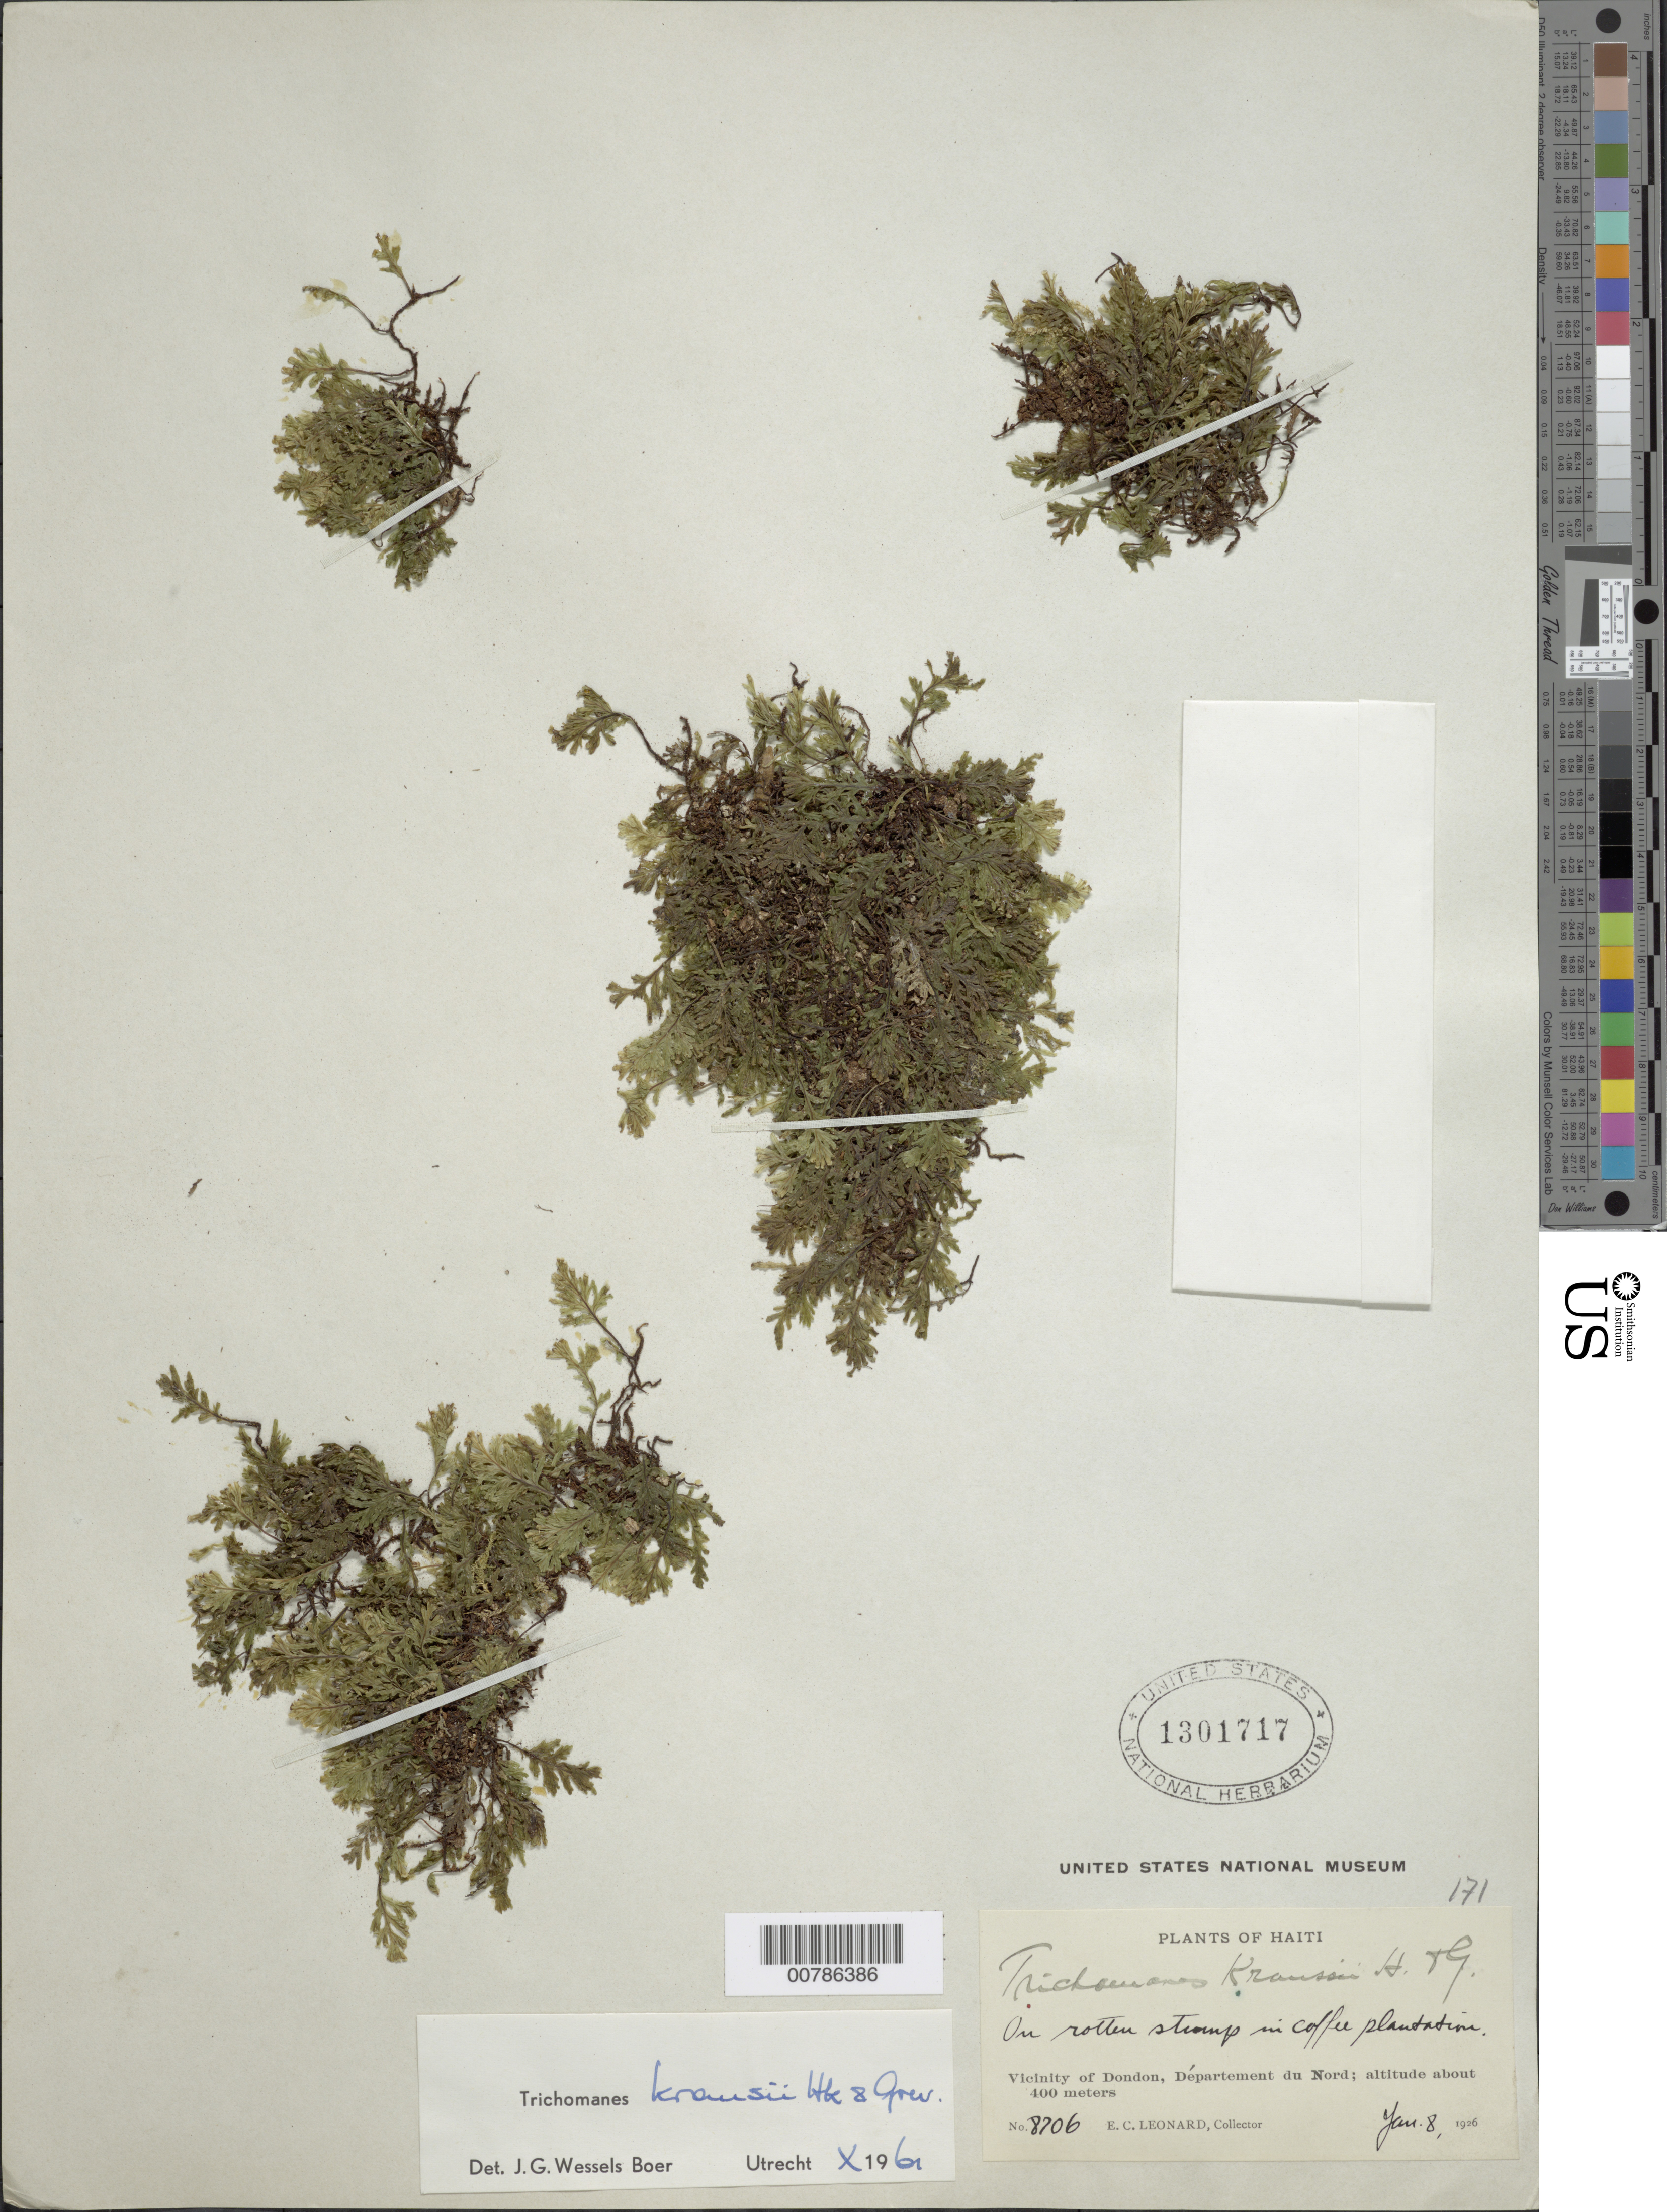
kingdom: Plantae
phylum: Tracheophyta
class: Polypodiopsida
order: Hymenophyllales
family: Hymenophyllaceae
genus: Didymoglossum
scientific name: Didymoglossum kraussii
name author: (Hook. & Grev.) C. Presl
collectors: E. C. Leonard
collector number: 8706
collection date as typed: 08 Jan 1926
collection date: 1926-01-08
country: Haiti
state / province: Nord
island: Hispaniola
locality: Dondon vicinity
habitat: On rotten stump in coffee plantation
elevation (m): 400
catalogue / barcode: US 1301717